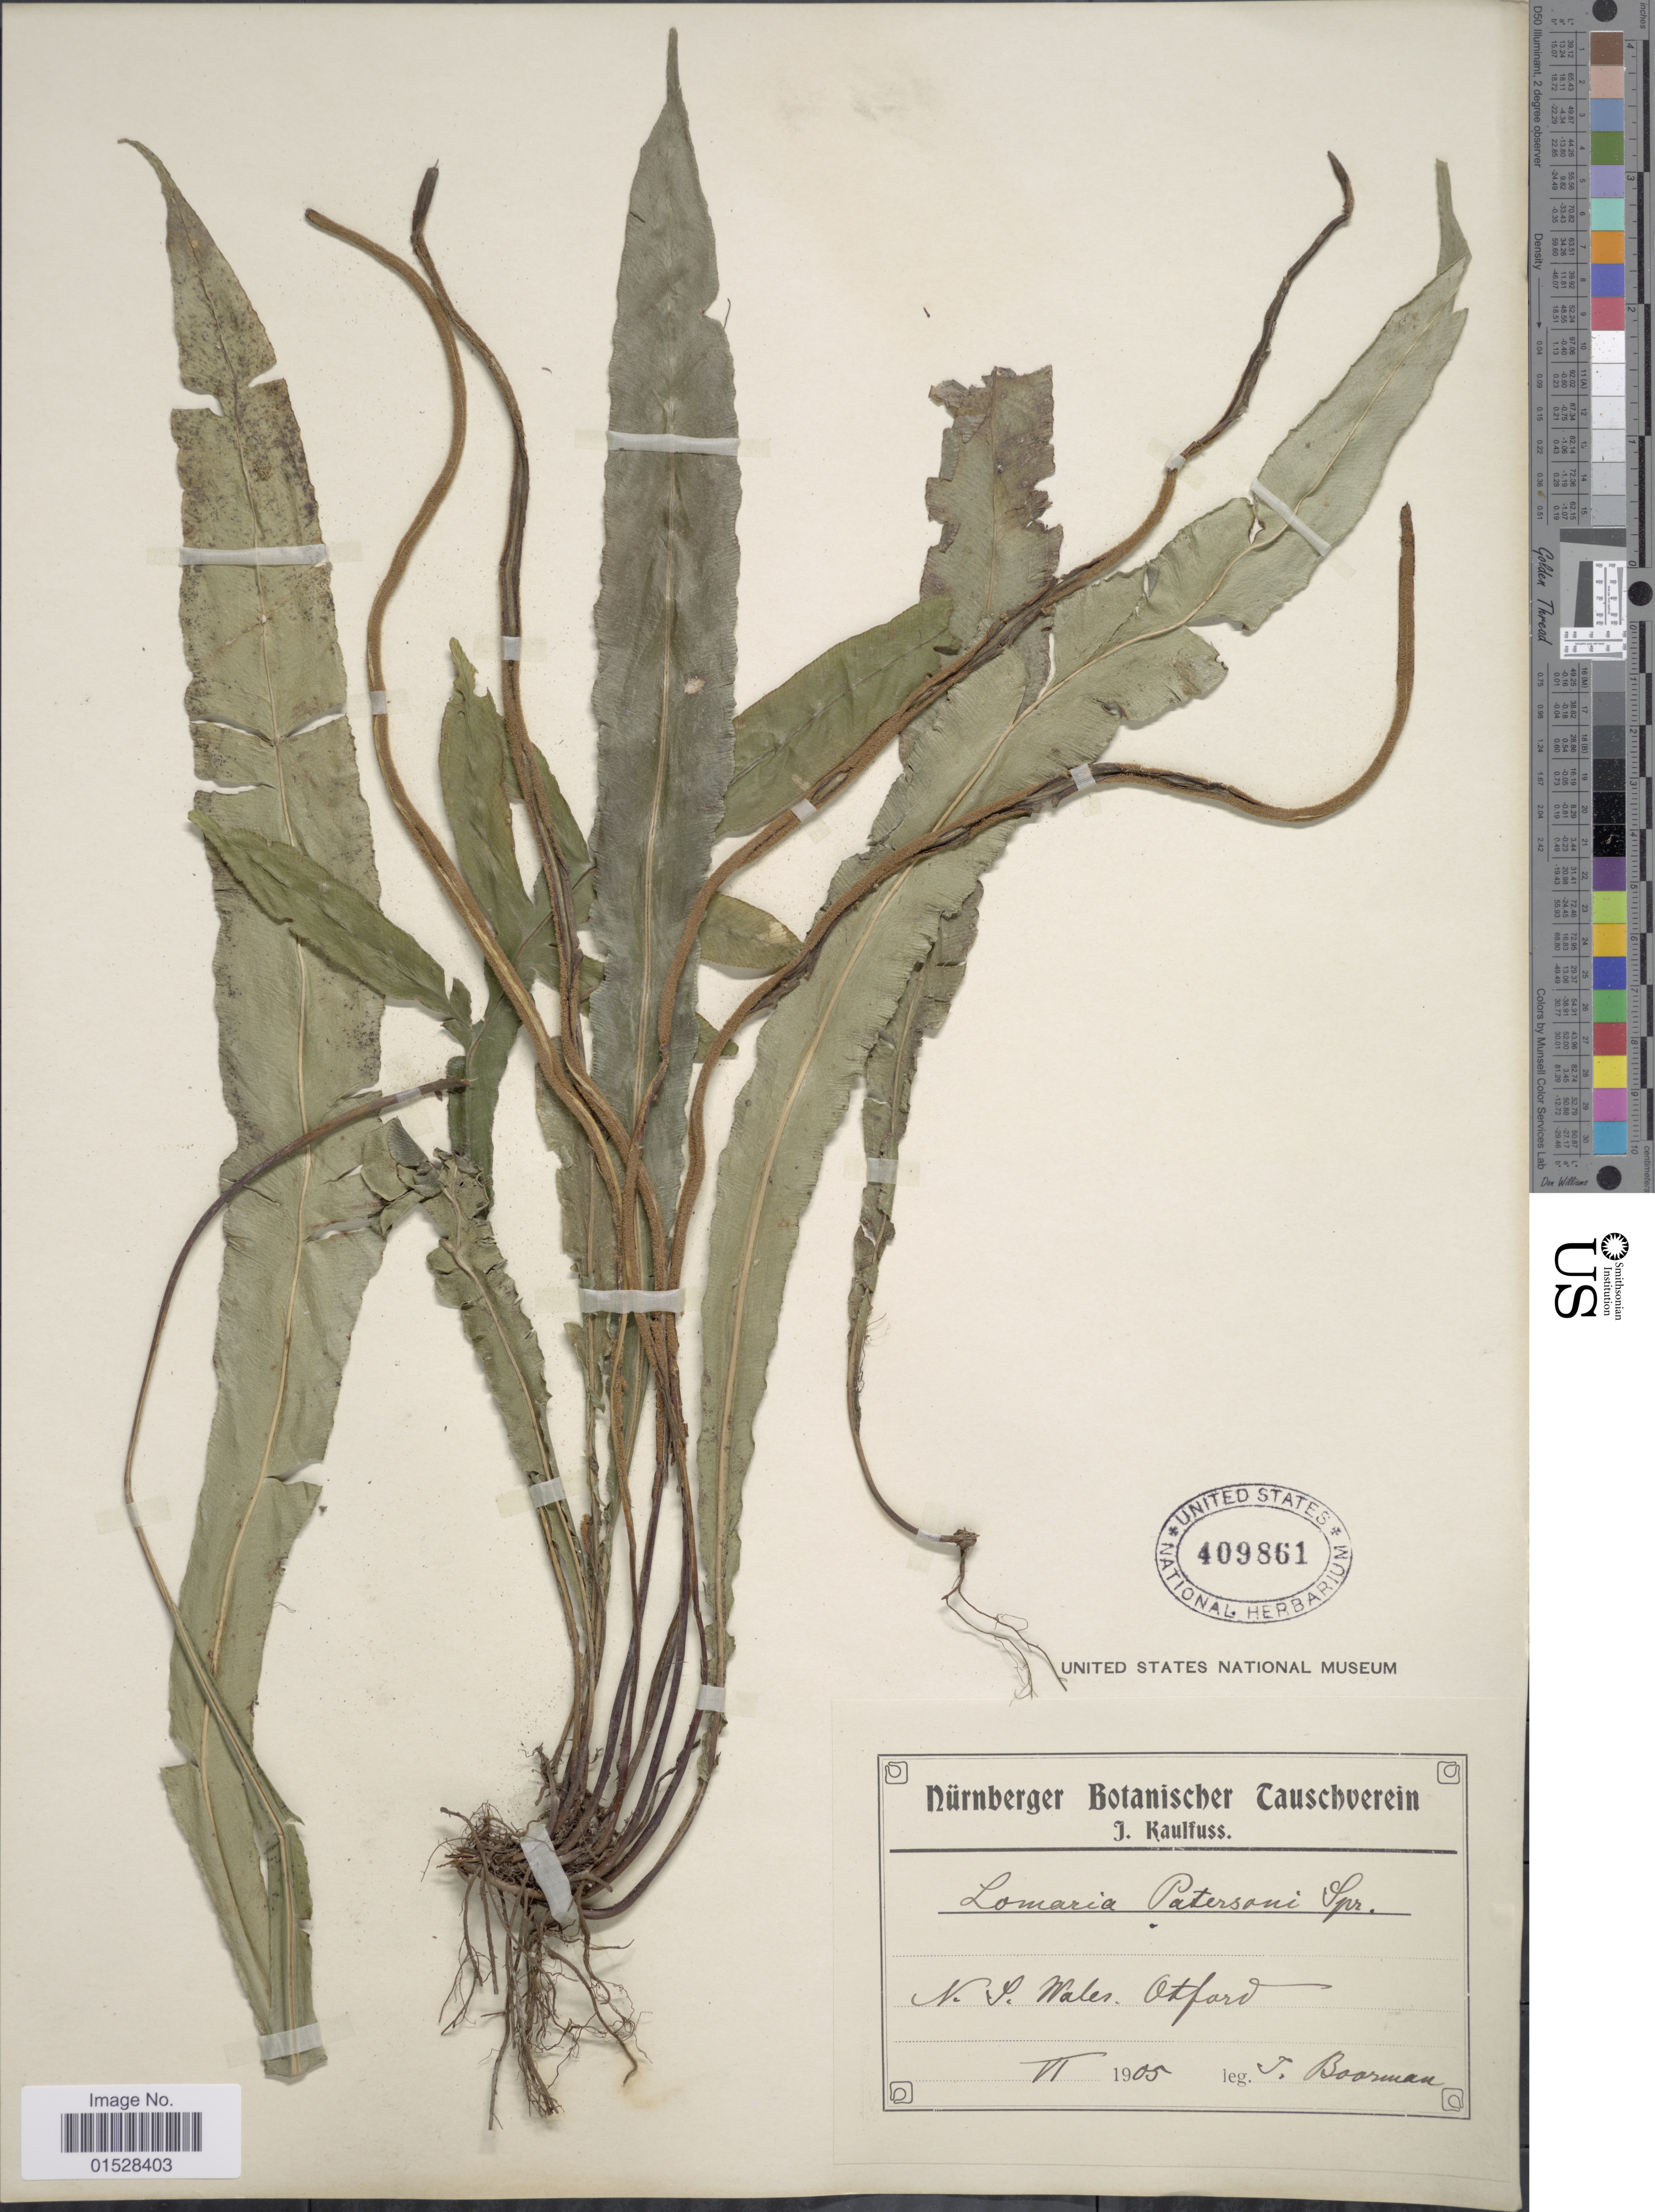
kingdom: Plantae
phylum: Tracheophyta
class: Polypodiopsida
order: Polypodiales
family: Blechnaceae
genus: Blechnum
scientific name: Blechnum patersonii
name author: (R. Br.) Mett.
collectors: J. Boorman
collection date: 1905-06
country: Australia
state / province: New South Wales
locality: Otford.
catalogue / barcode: US 409861